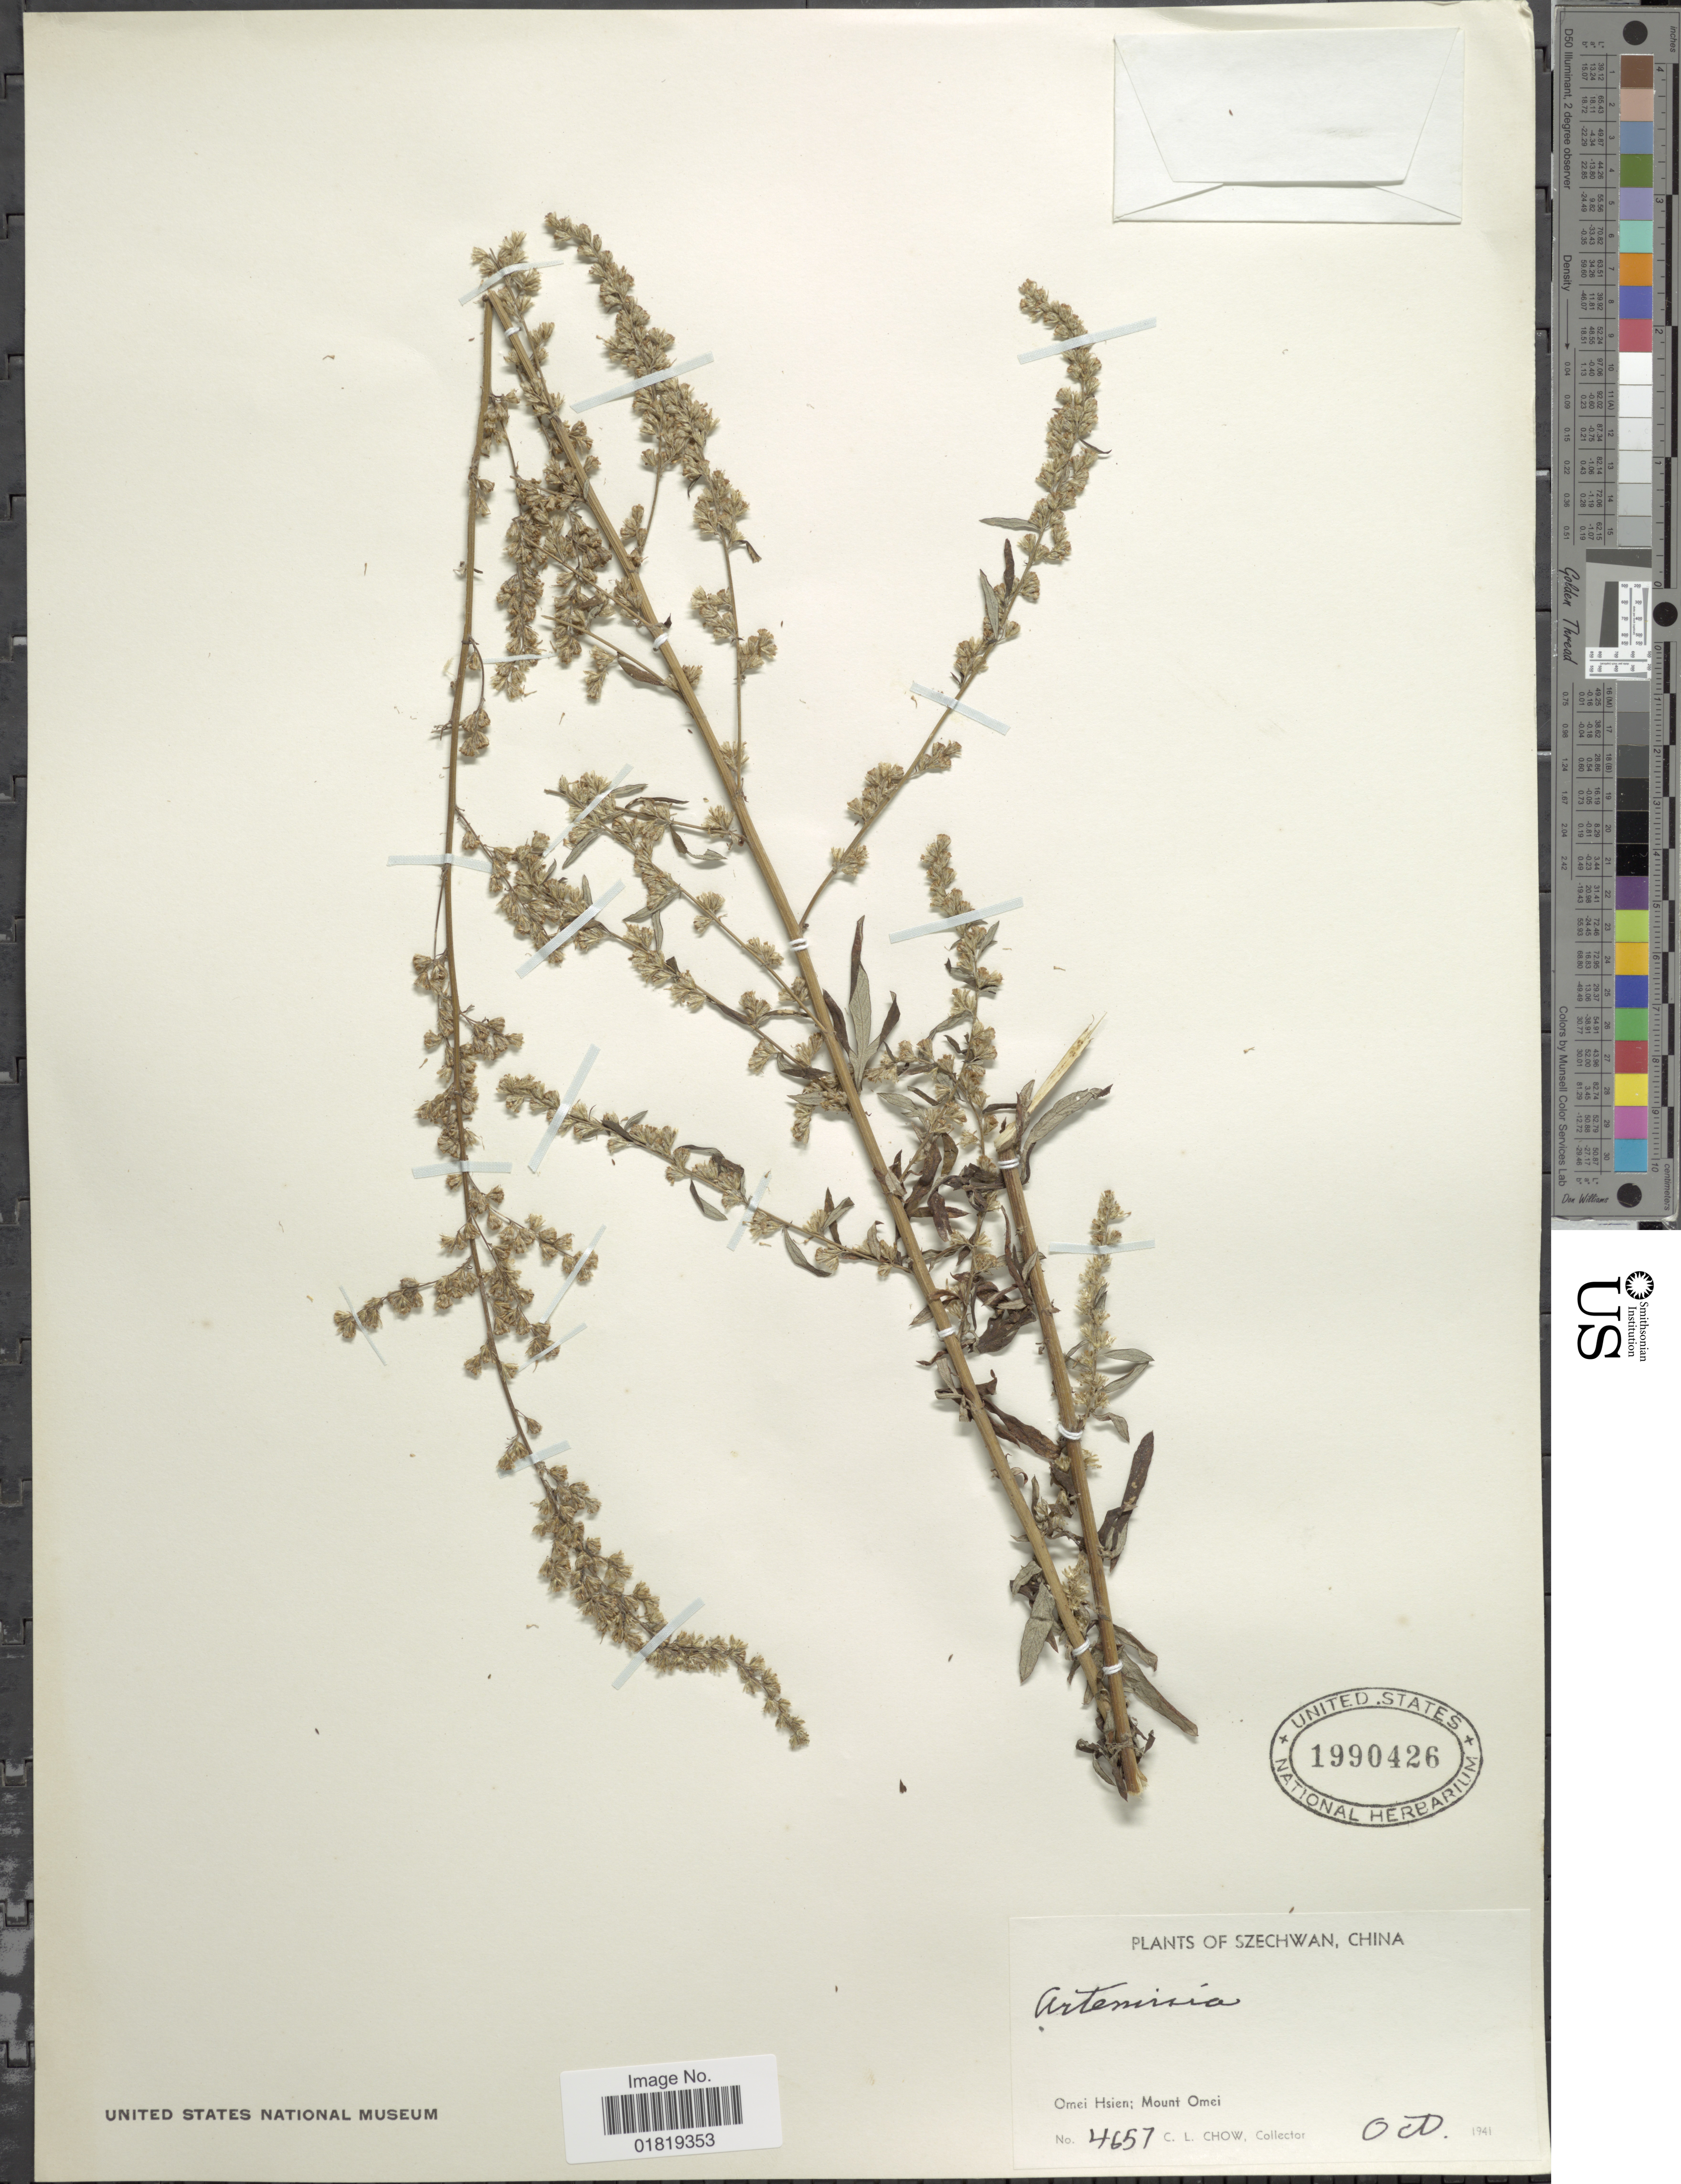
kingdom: Plantae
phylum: Tracheophyta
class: Magnoliopsida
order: Asterales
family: Asteraceae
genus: Artemisia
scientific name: Artemisia sp.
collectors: C. Chow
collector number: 4657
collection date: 1941-10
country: China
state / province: Sichuan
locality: Szechwan, Omei Hsien; Mount Omei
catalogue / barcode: US 1990426